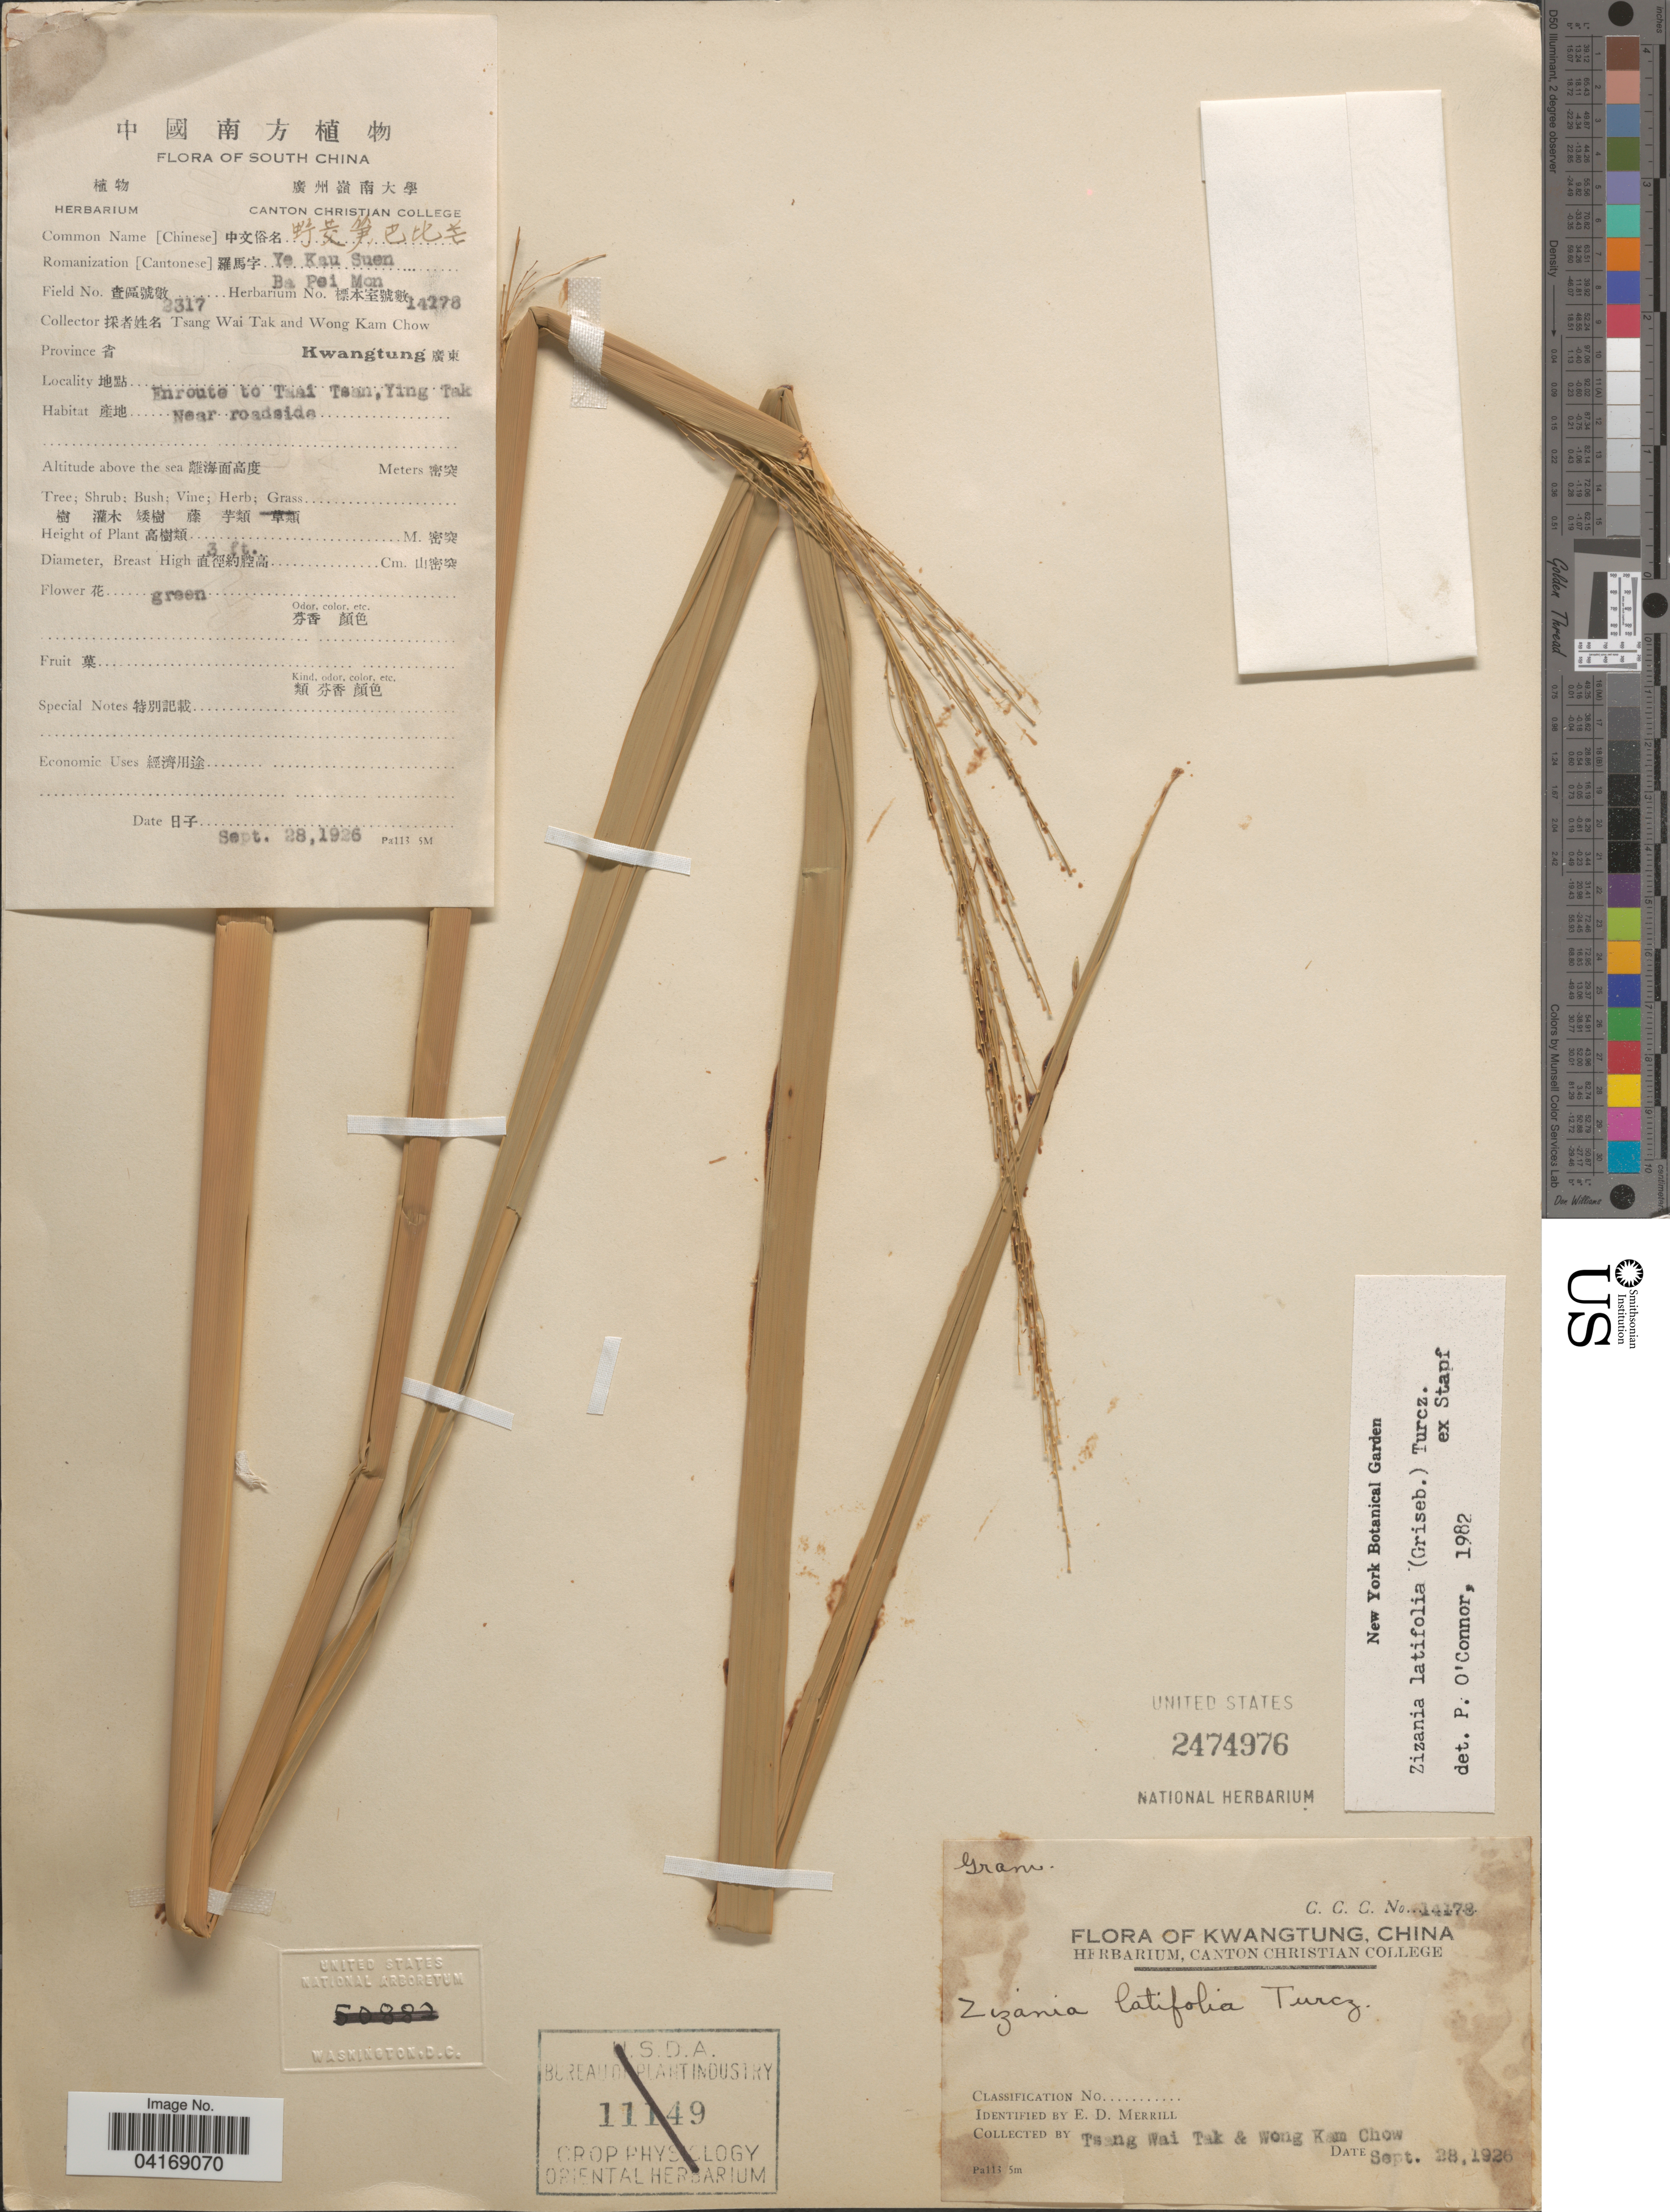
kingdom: Plantae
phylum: Tracheophyta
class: Liliopsida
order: Poales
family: Poaceae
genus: Zizania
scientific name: Zizania latifolia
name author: (Griseb.) Stapf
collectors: T. Wai-Tak & W. Chow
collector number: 14178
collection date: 1926-09-28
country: China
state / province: Guangdong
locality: Kwangtung. Enroute to Tsai Tsan, Ying Tak. Near roadside.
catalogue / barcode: US 2474976